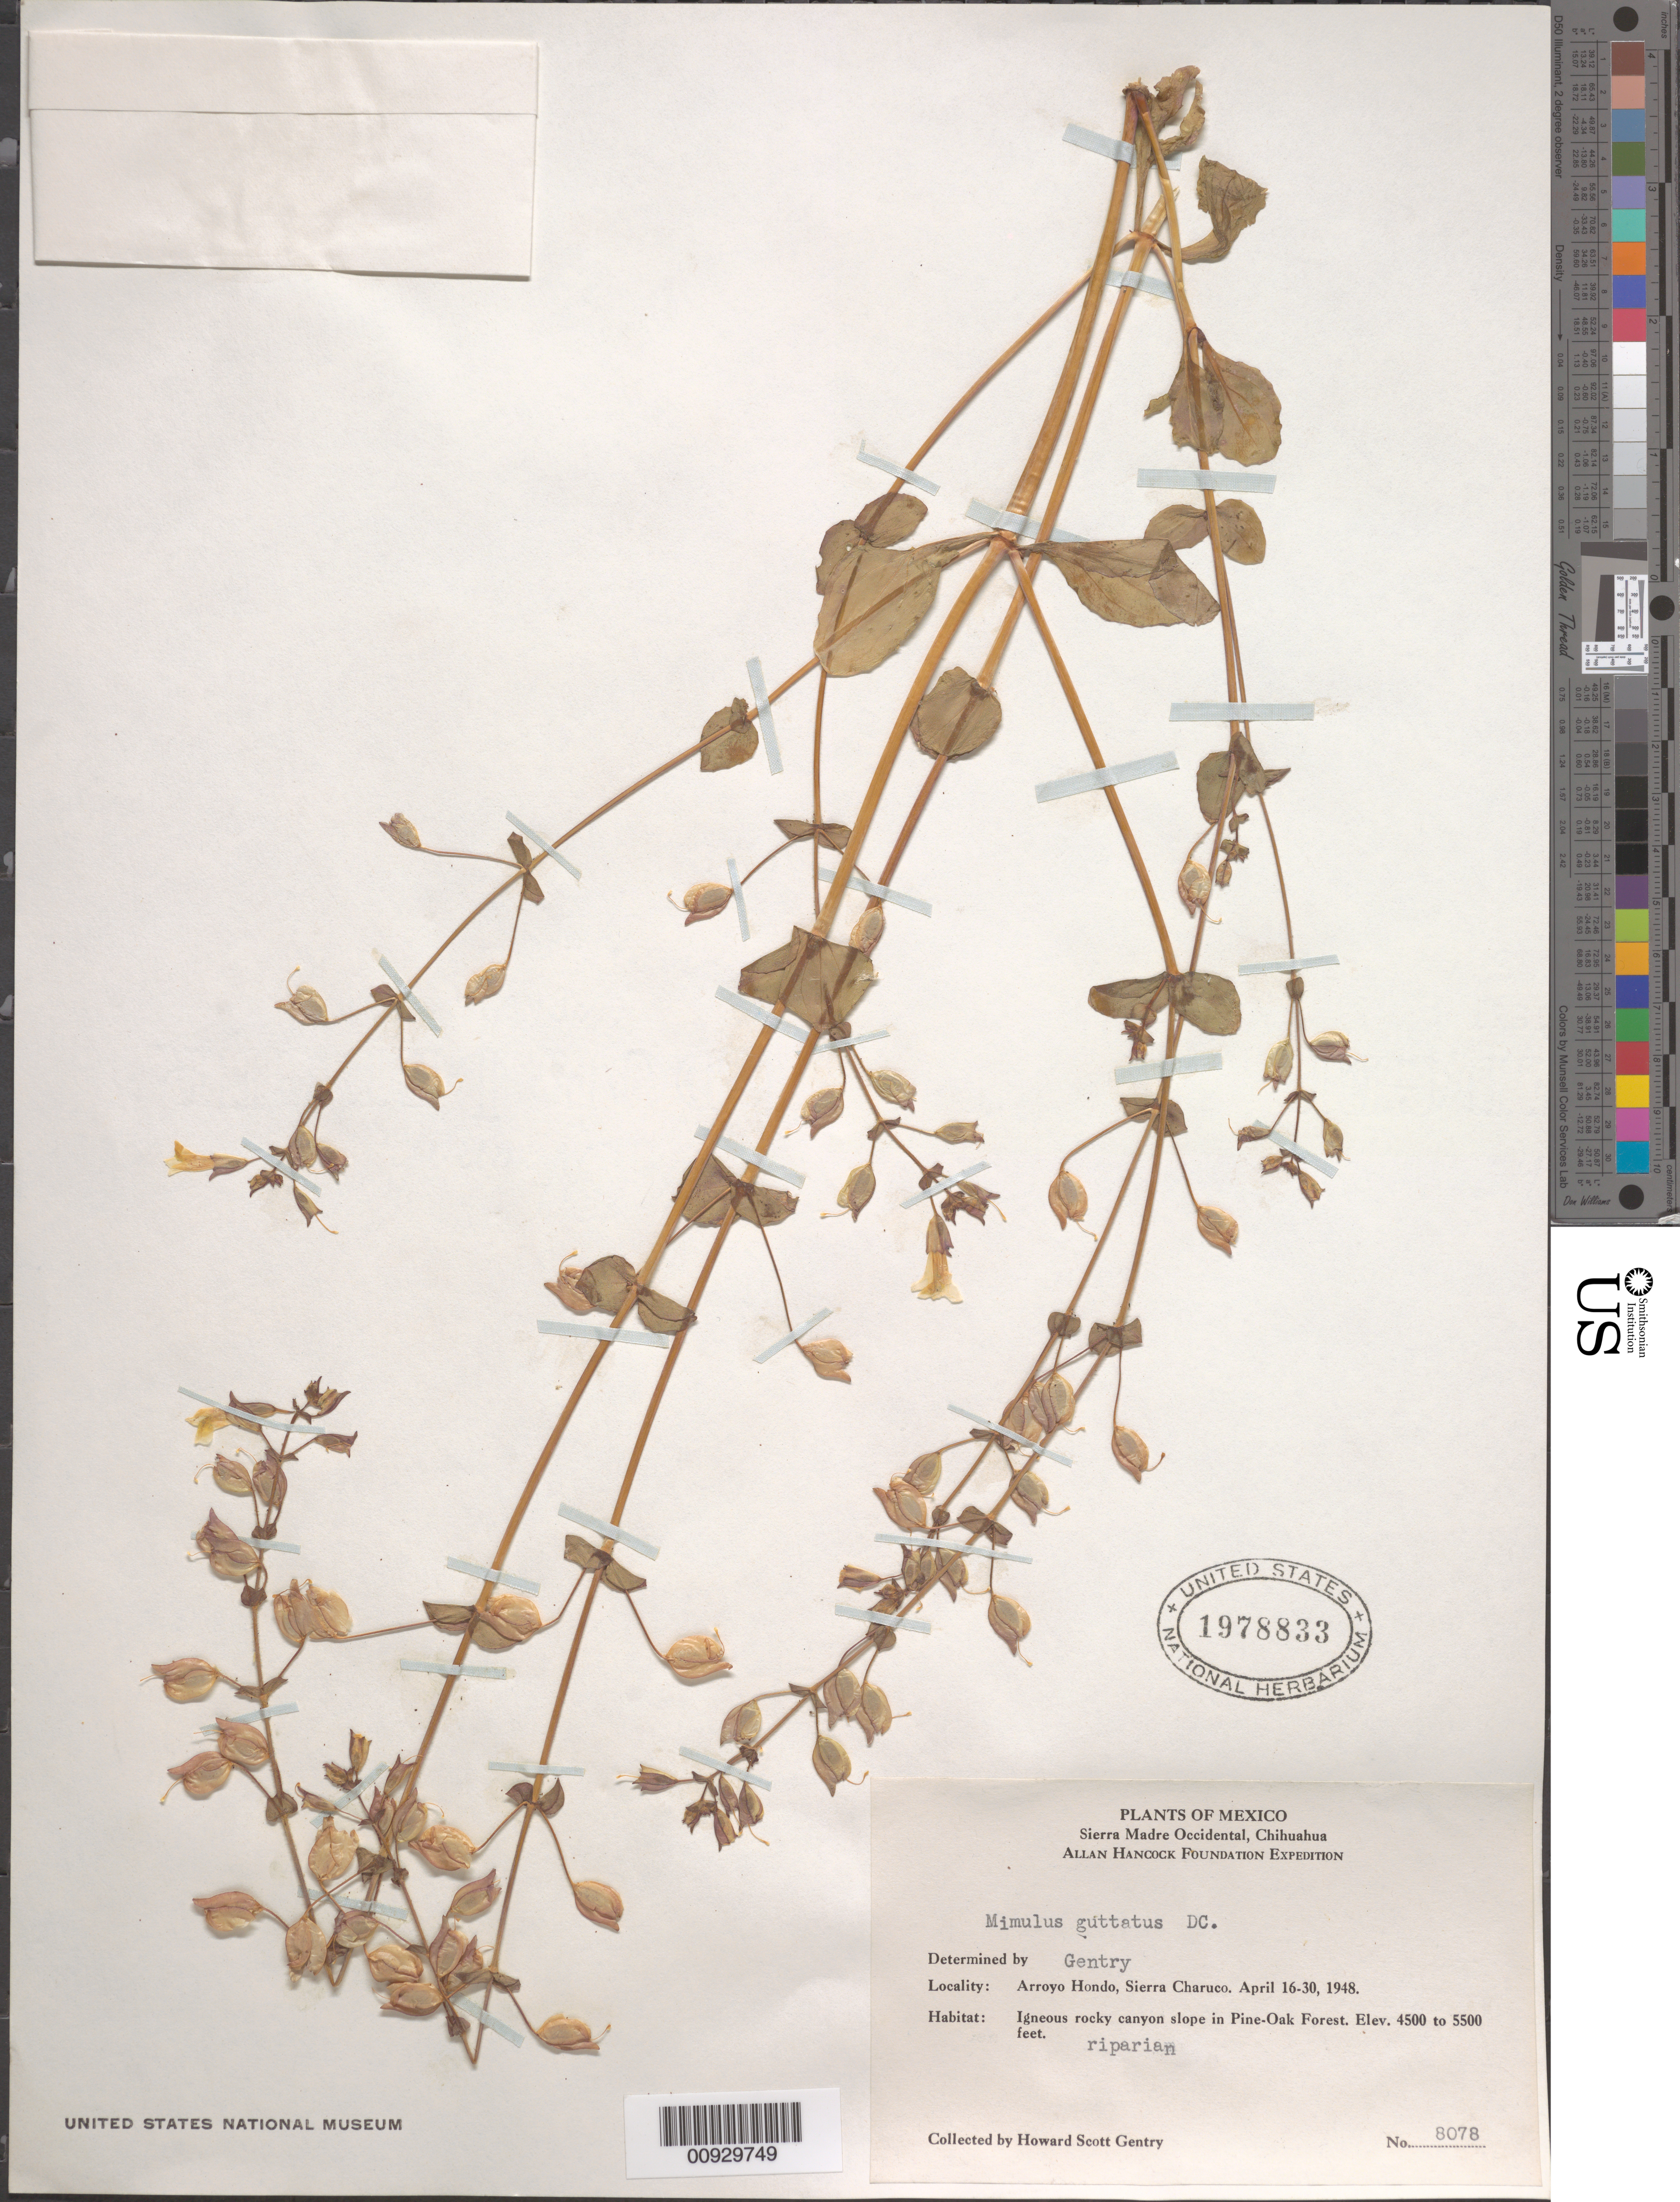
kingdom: Plantae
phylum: Tracheophyta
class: Magnoliopsida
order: Lamiales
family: Phrymaceae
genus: Mimulus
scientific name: Mimulus guttatus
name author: DC.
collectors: H. S. Gentry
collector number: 8078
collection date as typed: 16 Apr 1948 to 30 Apr 1948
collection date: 1948-04-16/1948-04-30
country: Mexico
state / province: Chihuahua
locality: Arroyo Hondo, Sierra Charuco. Sierra Madre Occidental.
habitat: Igneous rocky canyon slope in Pine-Oak Forest. Riparian.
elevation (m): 1372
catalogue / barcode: US 1978833